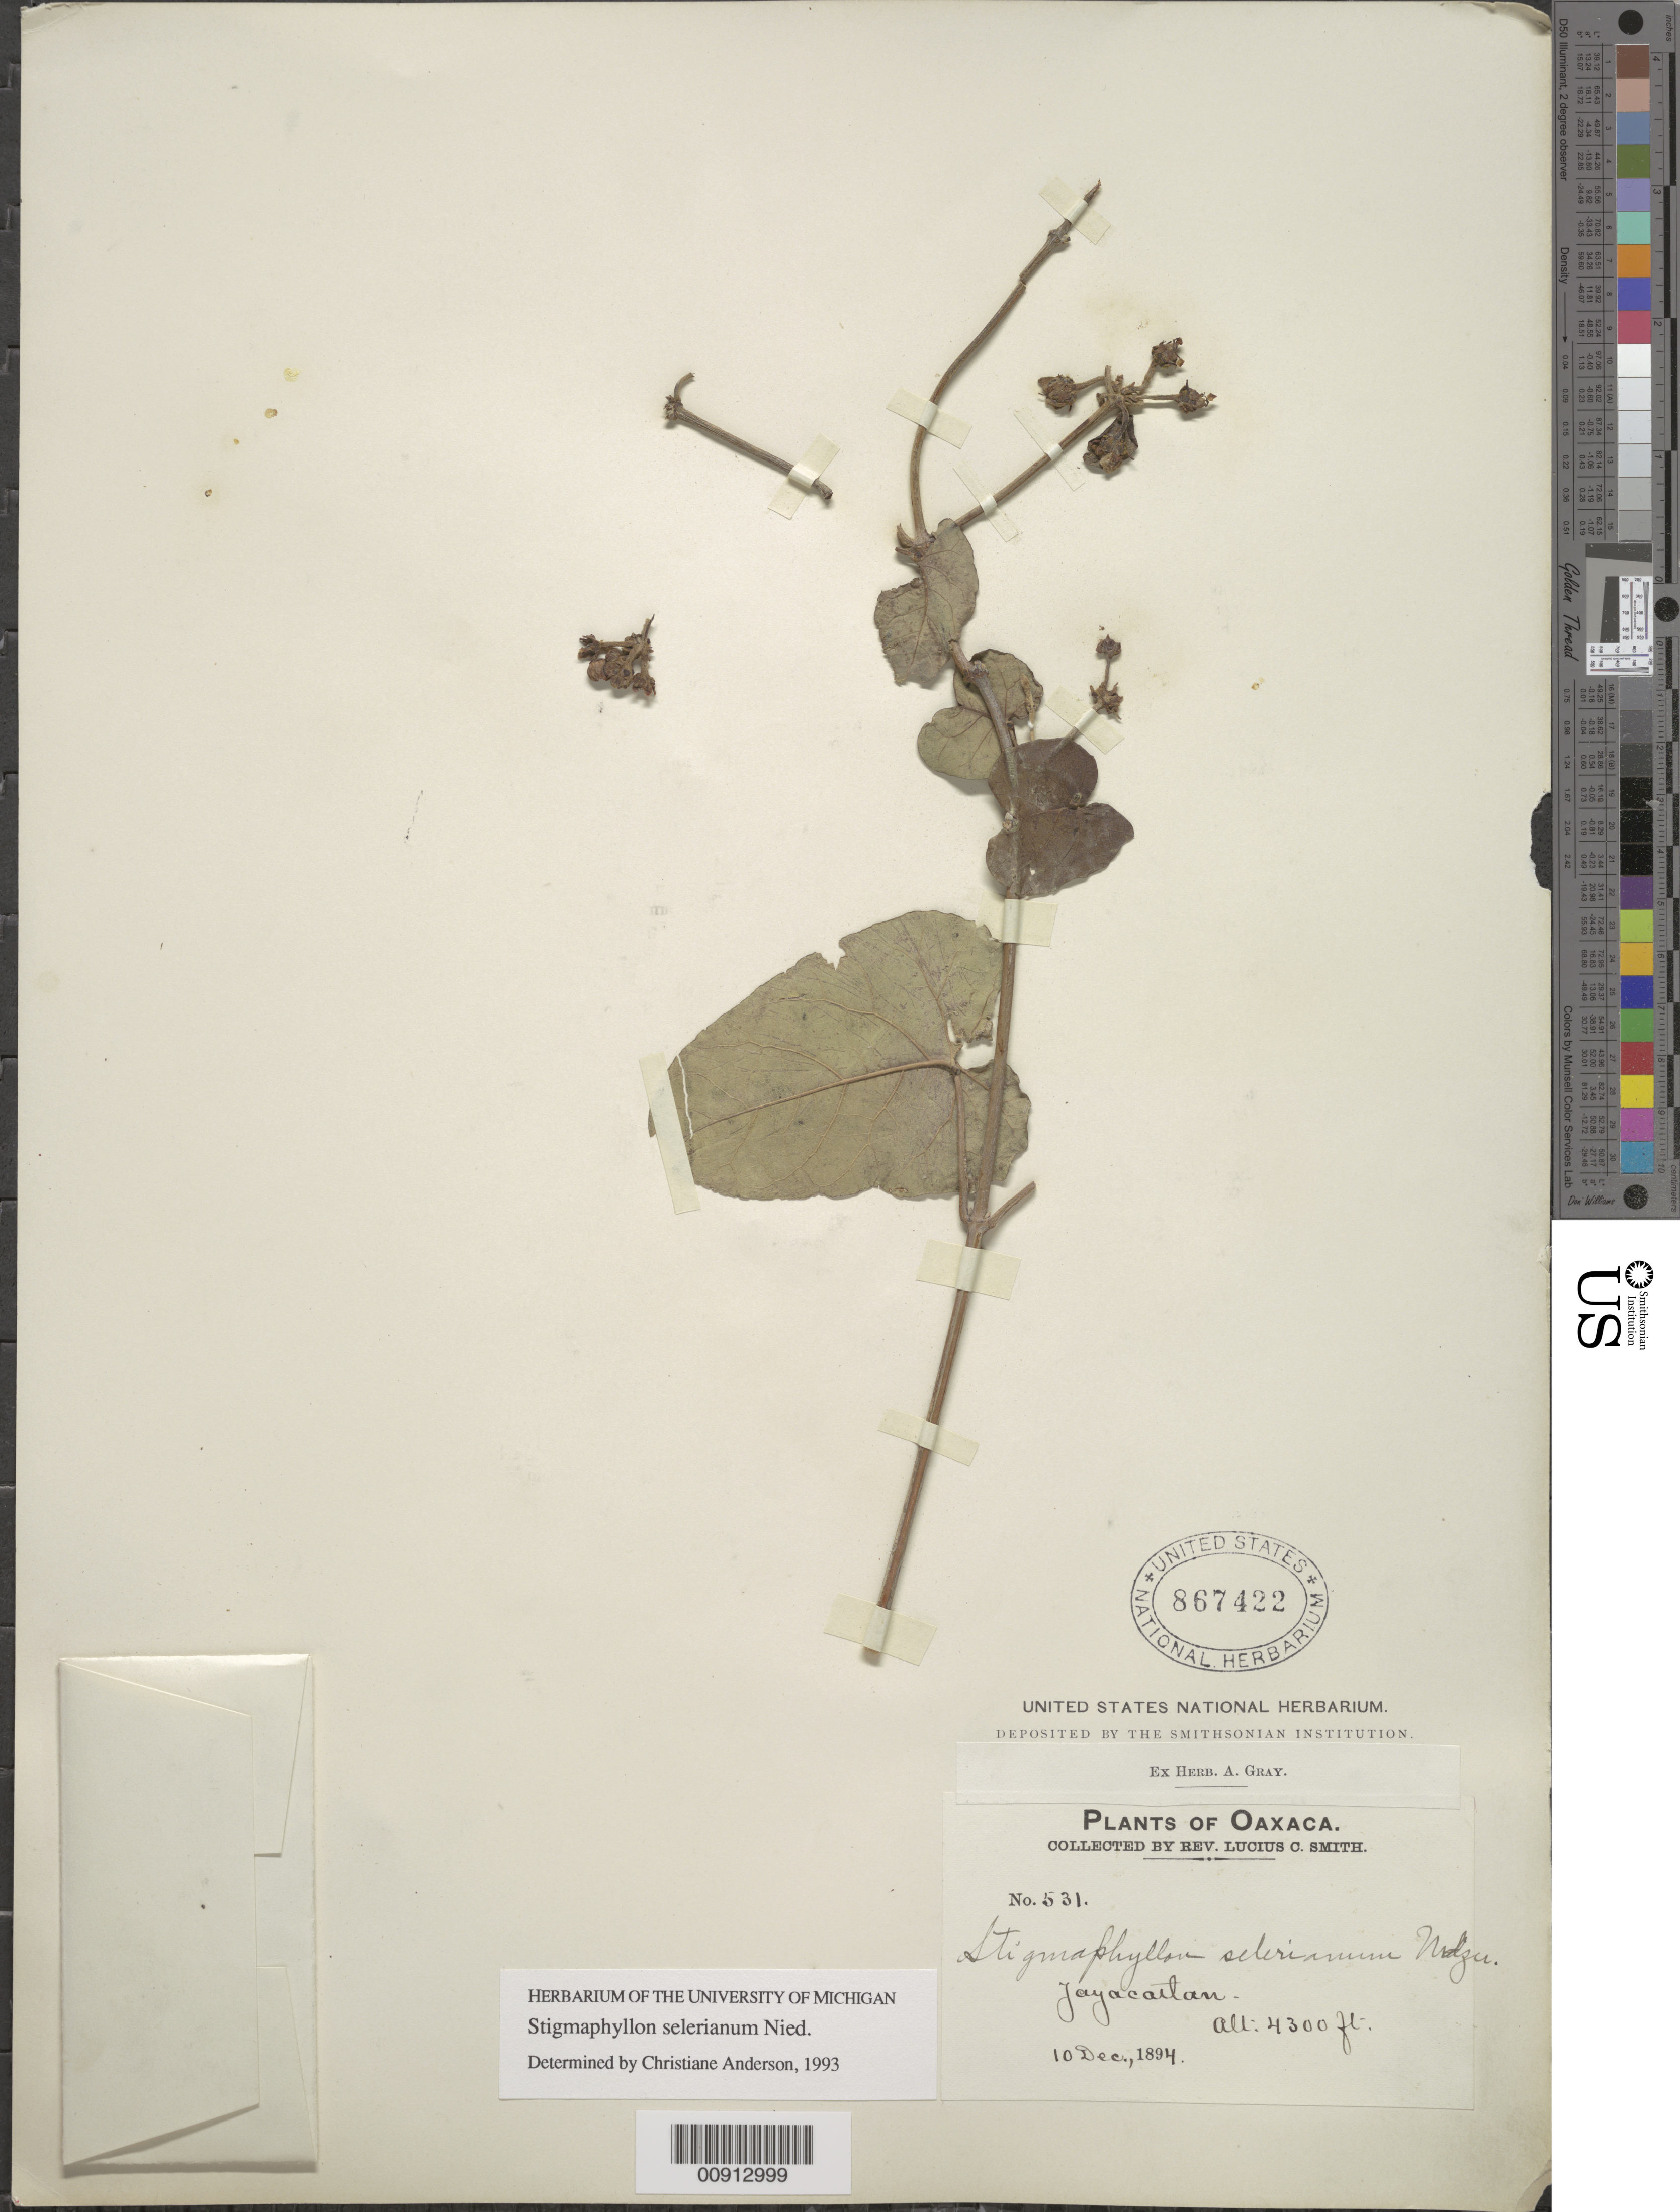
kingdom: Plantae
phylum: Tracheophyta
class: Magnoliopsida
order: Malpighiales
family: Malpighiaceae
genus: Stigmaphyllon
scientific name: Stigmaphyllon selerianum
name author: Nied.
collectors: L. C. Smith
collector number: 531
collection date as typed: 10 Dec 1894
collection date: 1894-12-10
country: Mexico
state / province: Oaxaca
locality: Jayacatlan, Oaxaca.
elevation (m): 1311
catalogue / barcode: US 867422